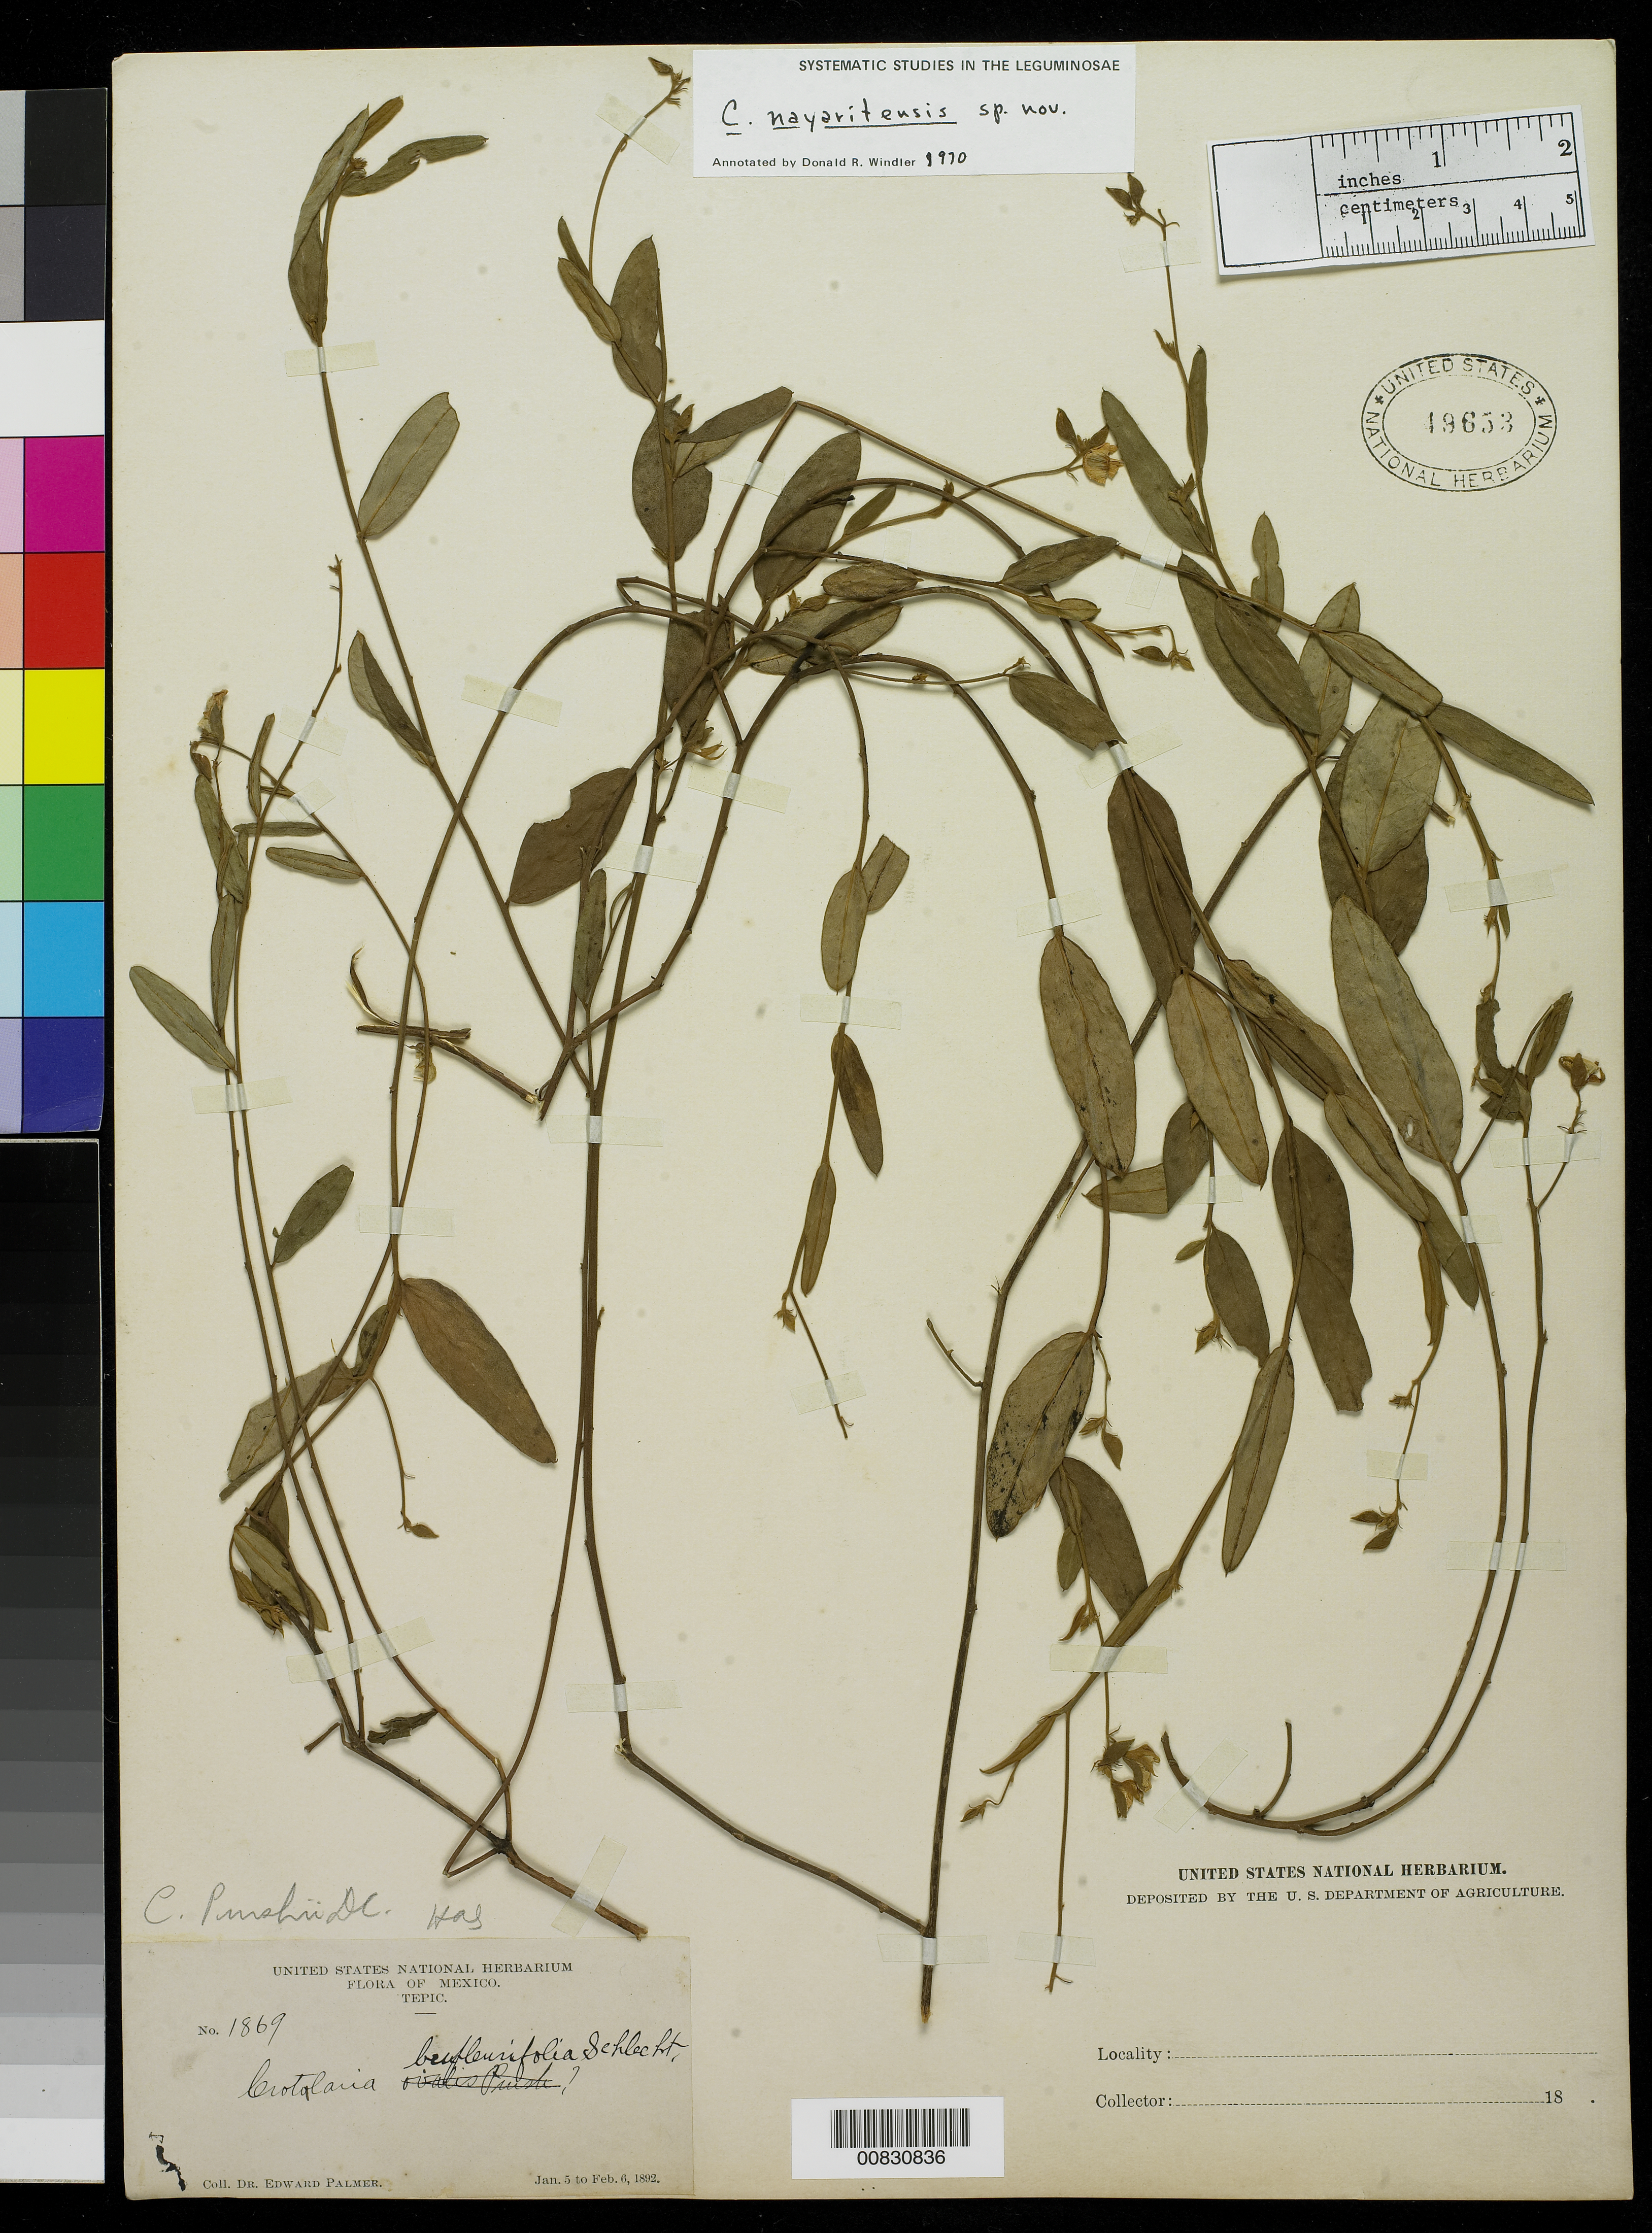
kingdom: Plantae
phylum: Tracheophyta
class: Magnoliopsida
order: Fabales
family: Fabaceae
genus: Crotalaria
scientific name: Crotalaria nayaritensis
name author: Windler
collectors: E. Palmer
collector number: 1869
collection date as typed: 05 Jan 1892 to 06 Feb 1892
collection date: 1892-01-05/1892-02-06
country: Mexico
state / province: Nayarit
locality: Tepic, Nayarit.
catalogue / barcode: US 49653